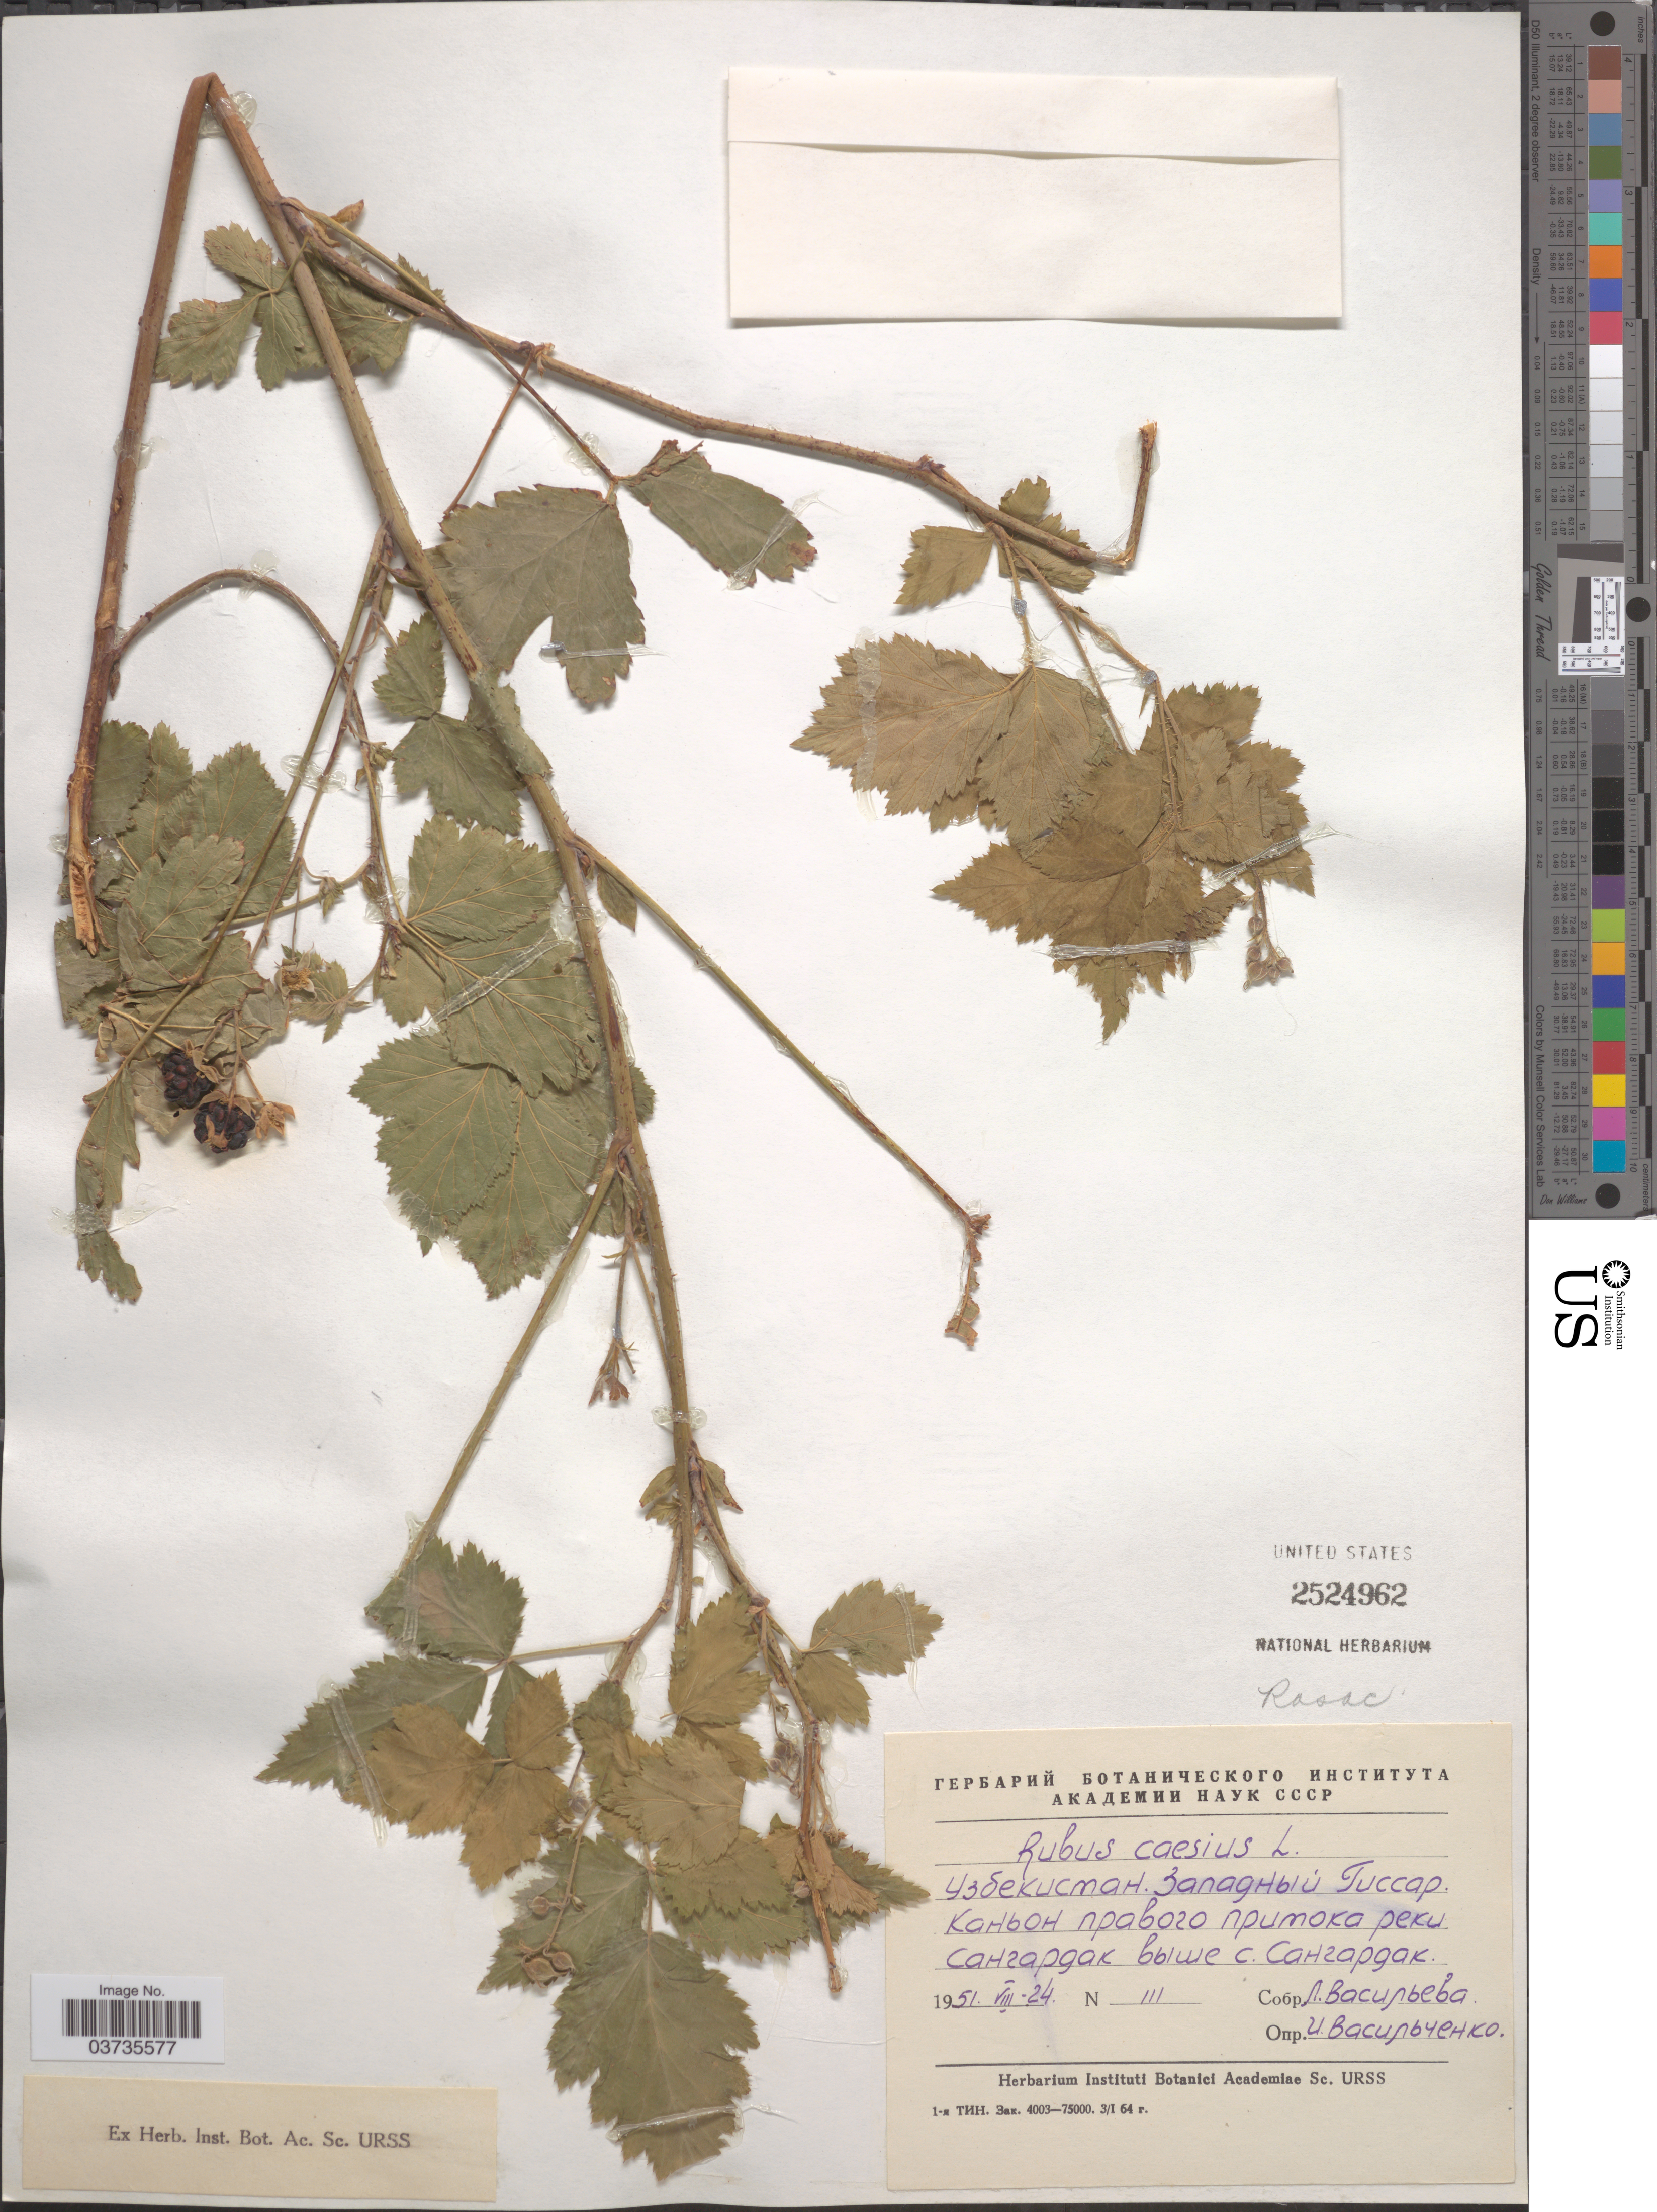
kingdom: Plantae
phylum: Tracheophyta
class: Magnoliopsida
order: Rosales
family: Rosaceae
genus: Rubus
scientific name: Rubus caesius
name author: L.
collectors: L. Vasilev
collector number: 111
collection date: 1951-08-24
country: Uzbekistan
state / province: Surxondaryo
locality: Right inflow of river Sangardak above village Sangardak.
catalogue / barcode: US 2524962